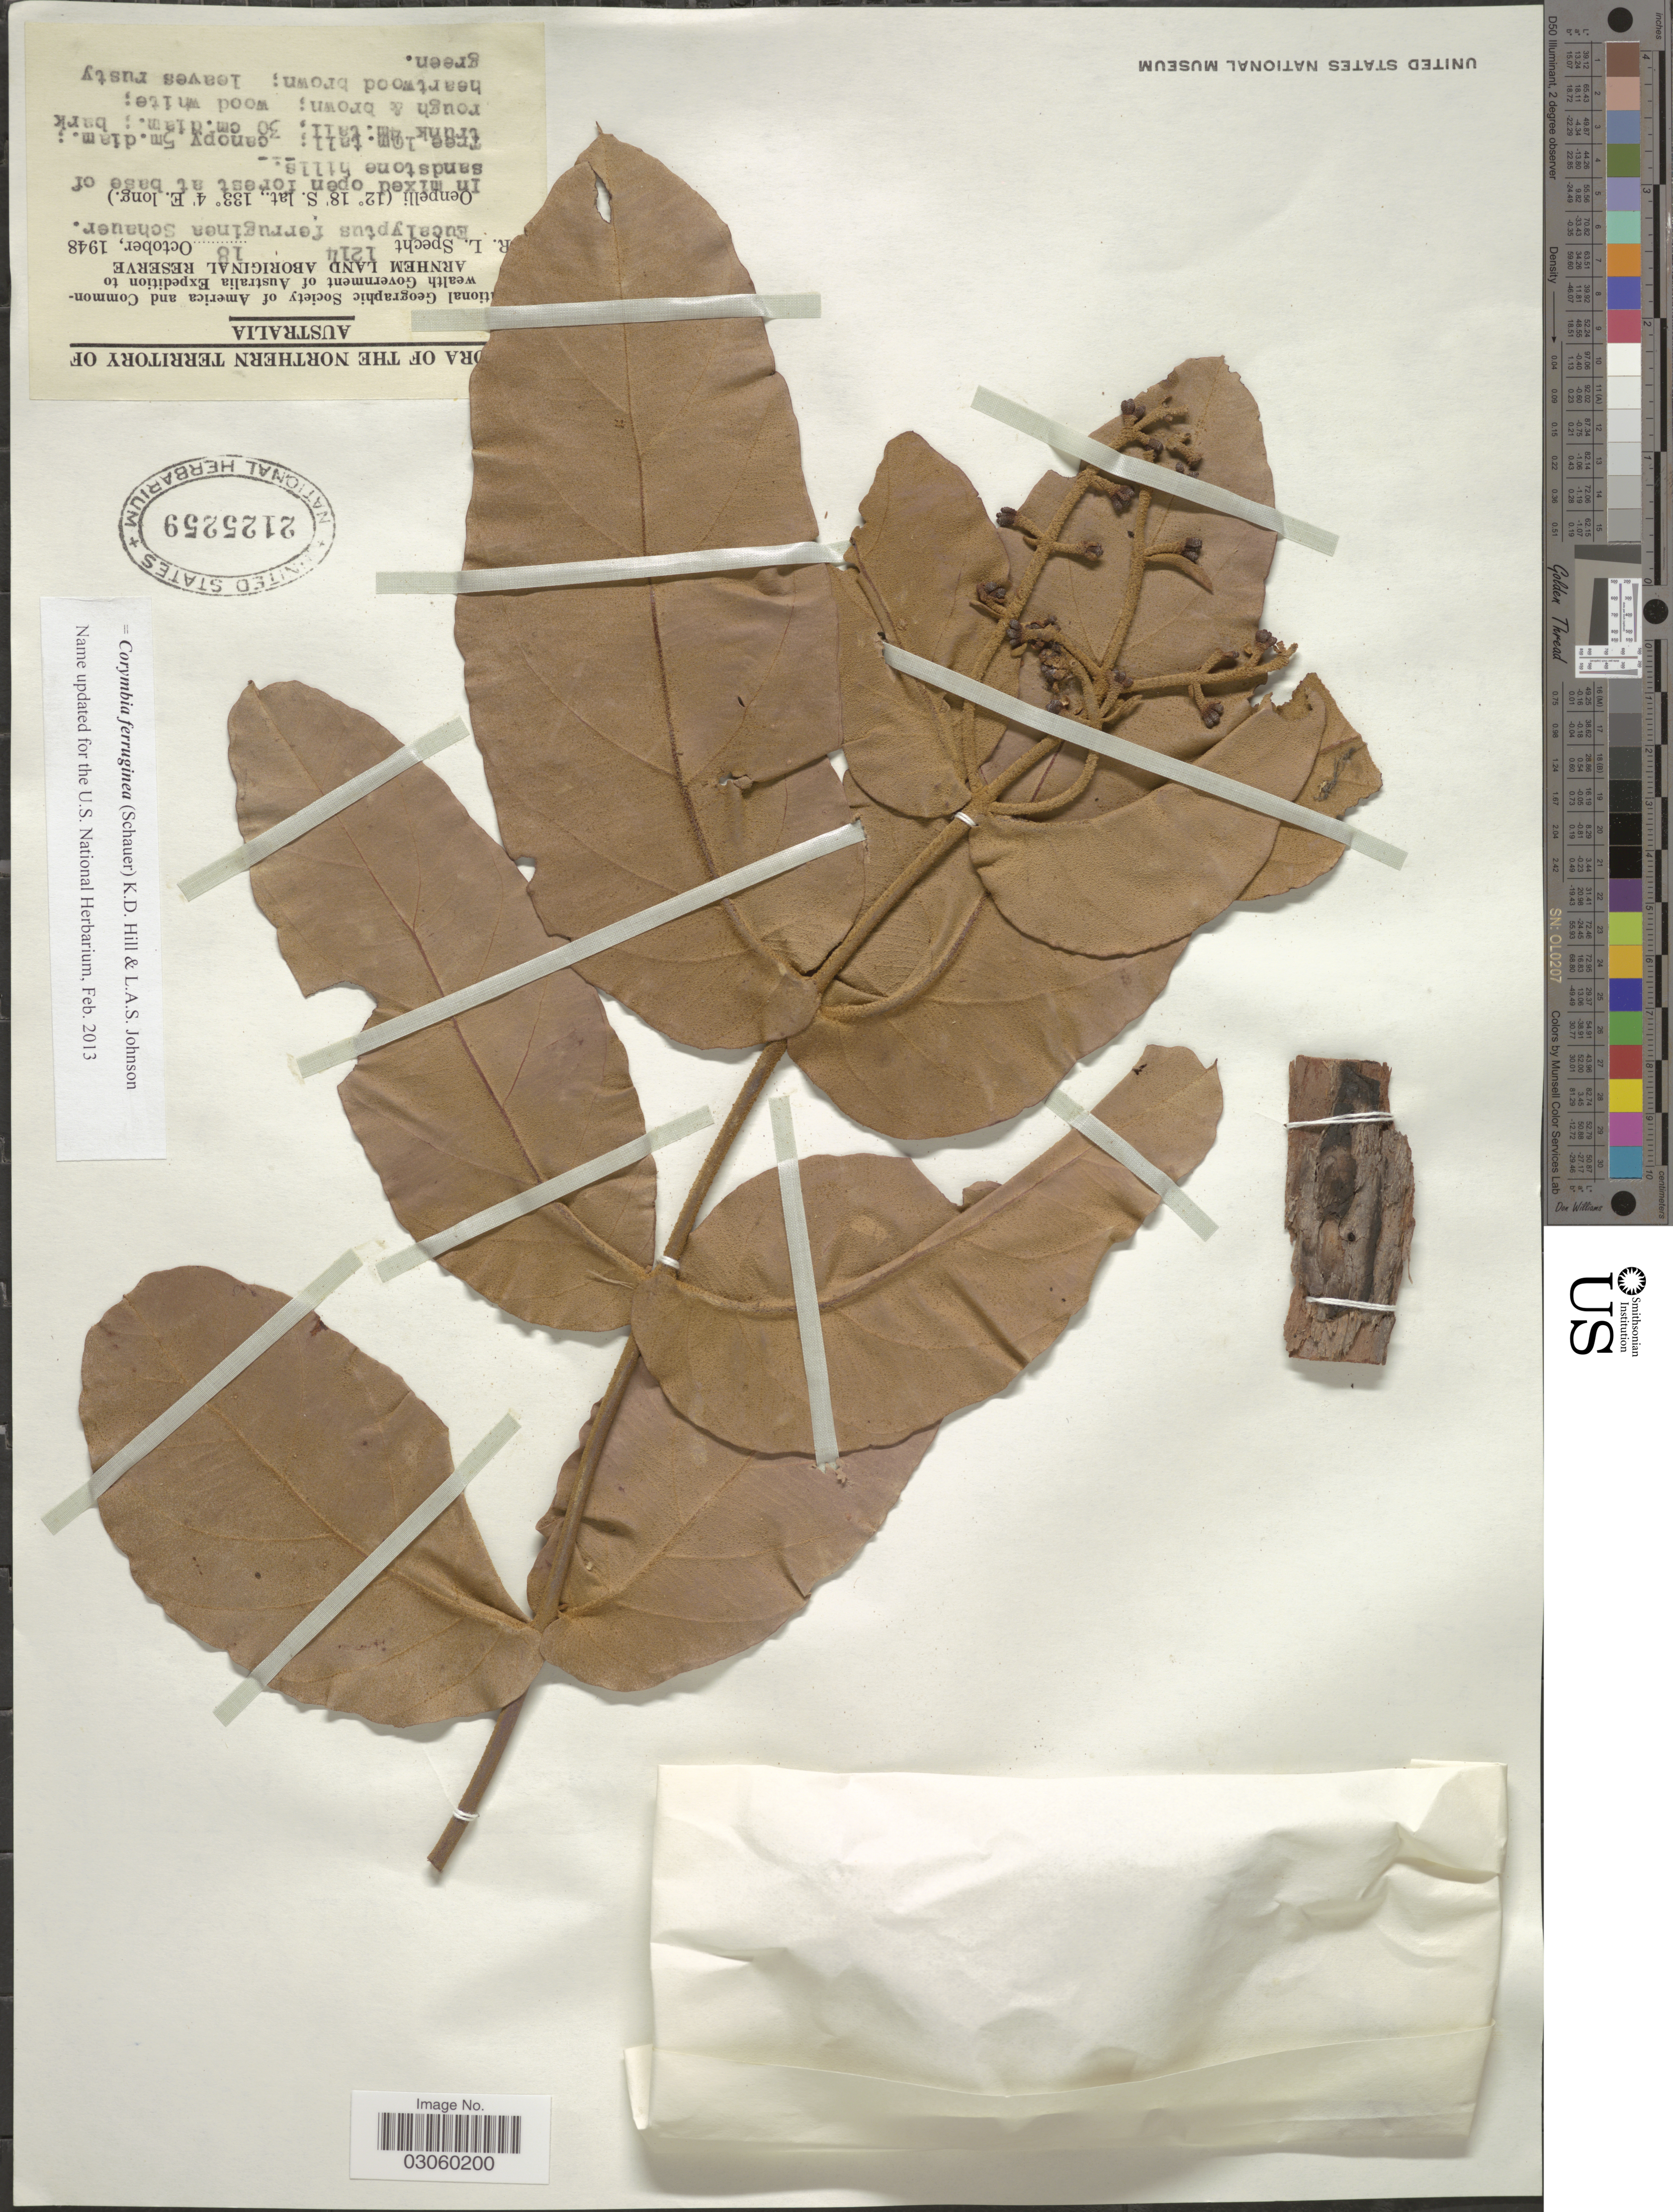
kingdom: Plantae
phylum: Tracheophyta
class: Magnoliopsida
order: Myrtales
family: Myrtaceae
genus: Corymbia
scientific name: Corymbia ferruginea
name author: (Schauer) K.D. Hill & L.A.S. Johnson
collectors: R. L. Specht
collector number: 1214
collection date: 1948-10-18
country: Australia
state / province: Northern Territory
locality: Oenpelli. Arnhem Land Aborginal Reserve.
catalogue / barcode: US 2125259